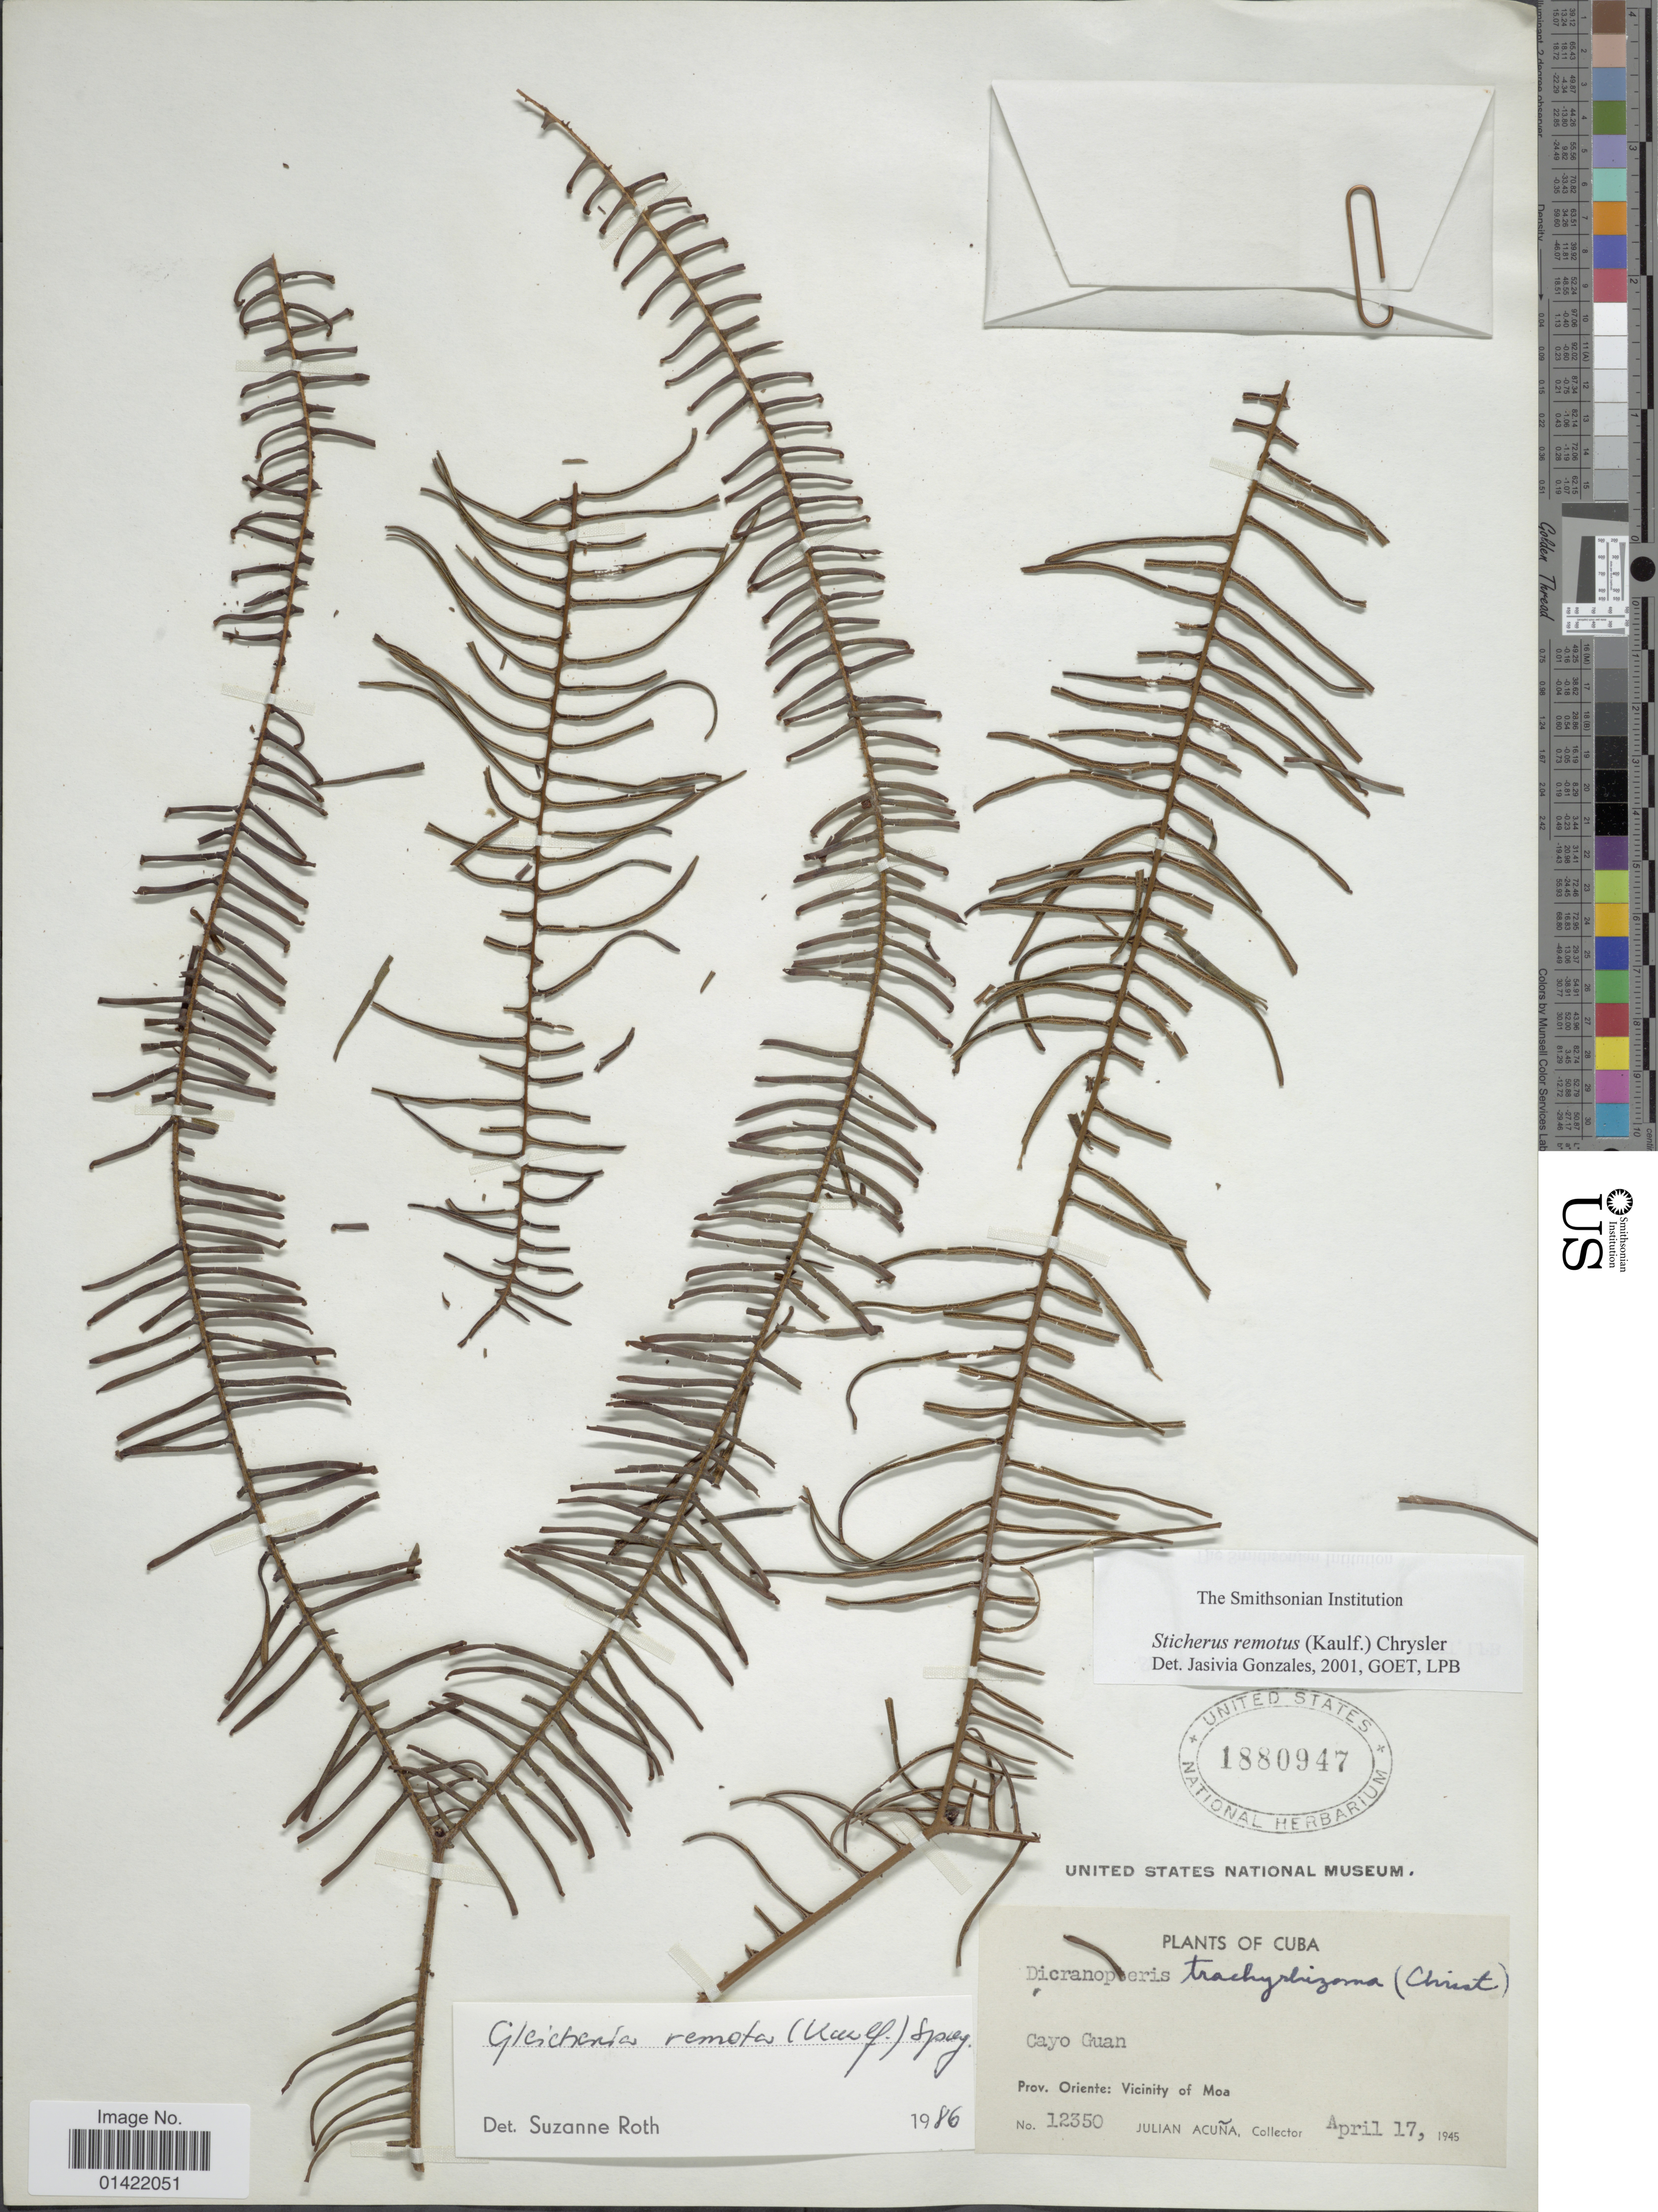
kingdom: Plantae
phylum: Tracheophyta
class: Polypodiopsida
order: Gleicheniales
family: Gleicheniaceae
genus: Sticherus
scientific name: Sticherus remotus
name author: (Kaulf.) Chrysler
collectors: J. B. Acuña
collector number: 12350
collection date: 1945-04-17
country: Cuba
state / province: Oriente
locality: Prov. Oriente: Vicinity of Moa. Cayo Guan.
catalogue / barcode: US 1880947